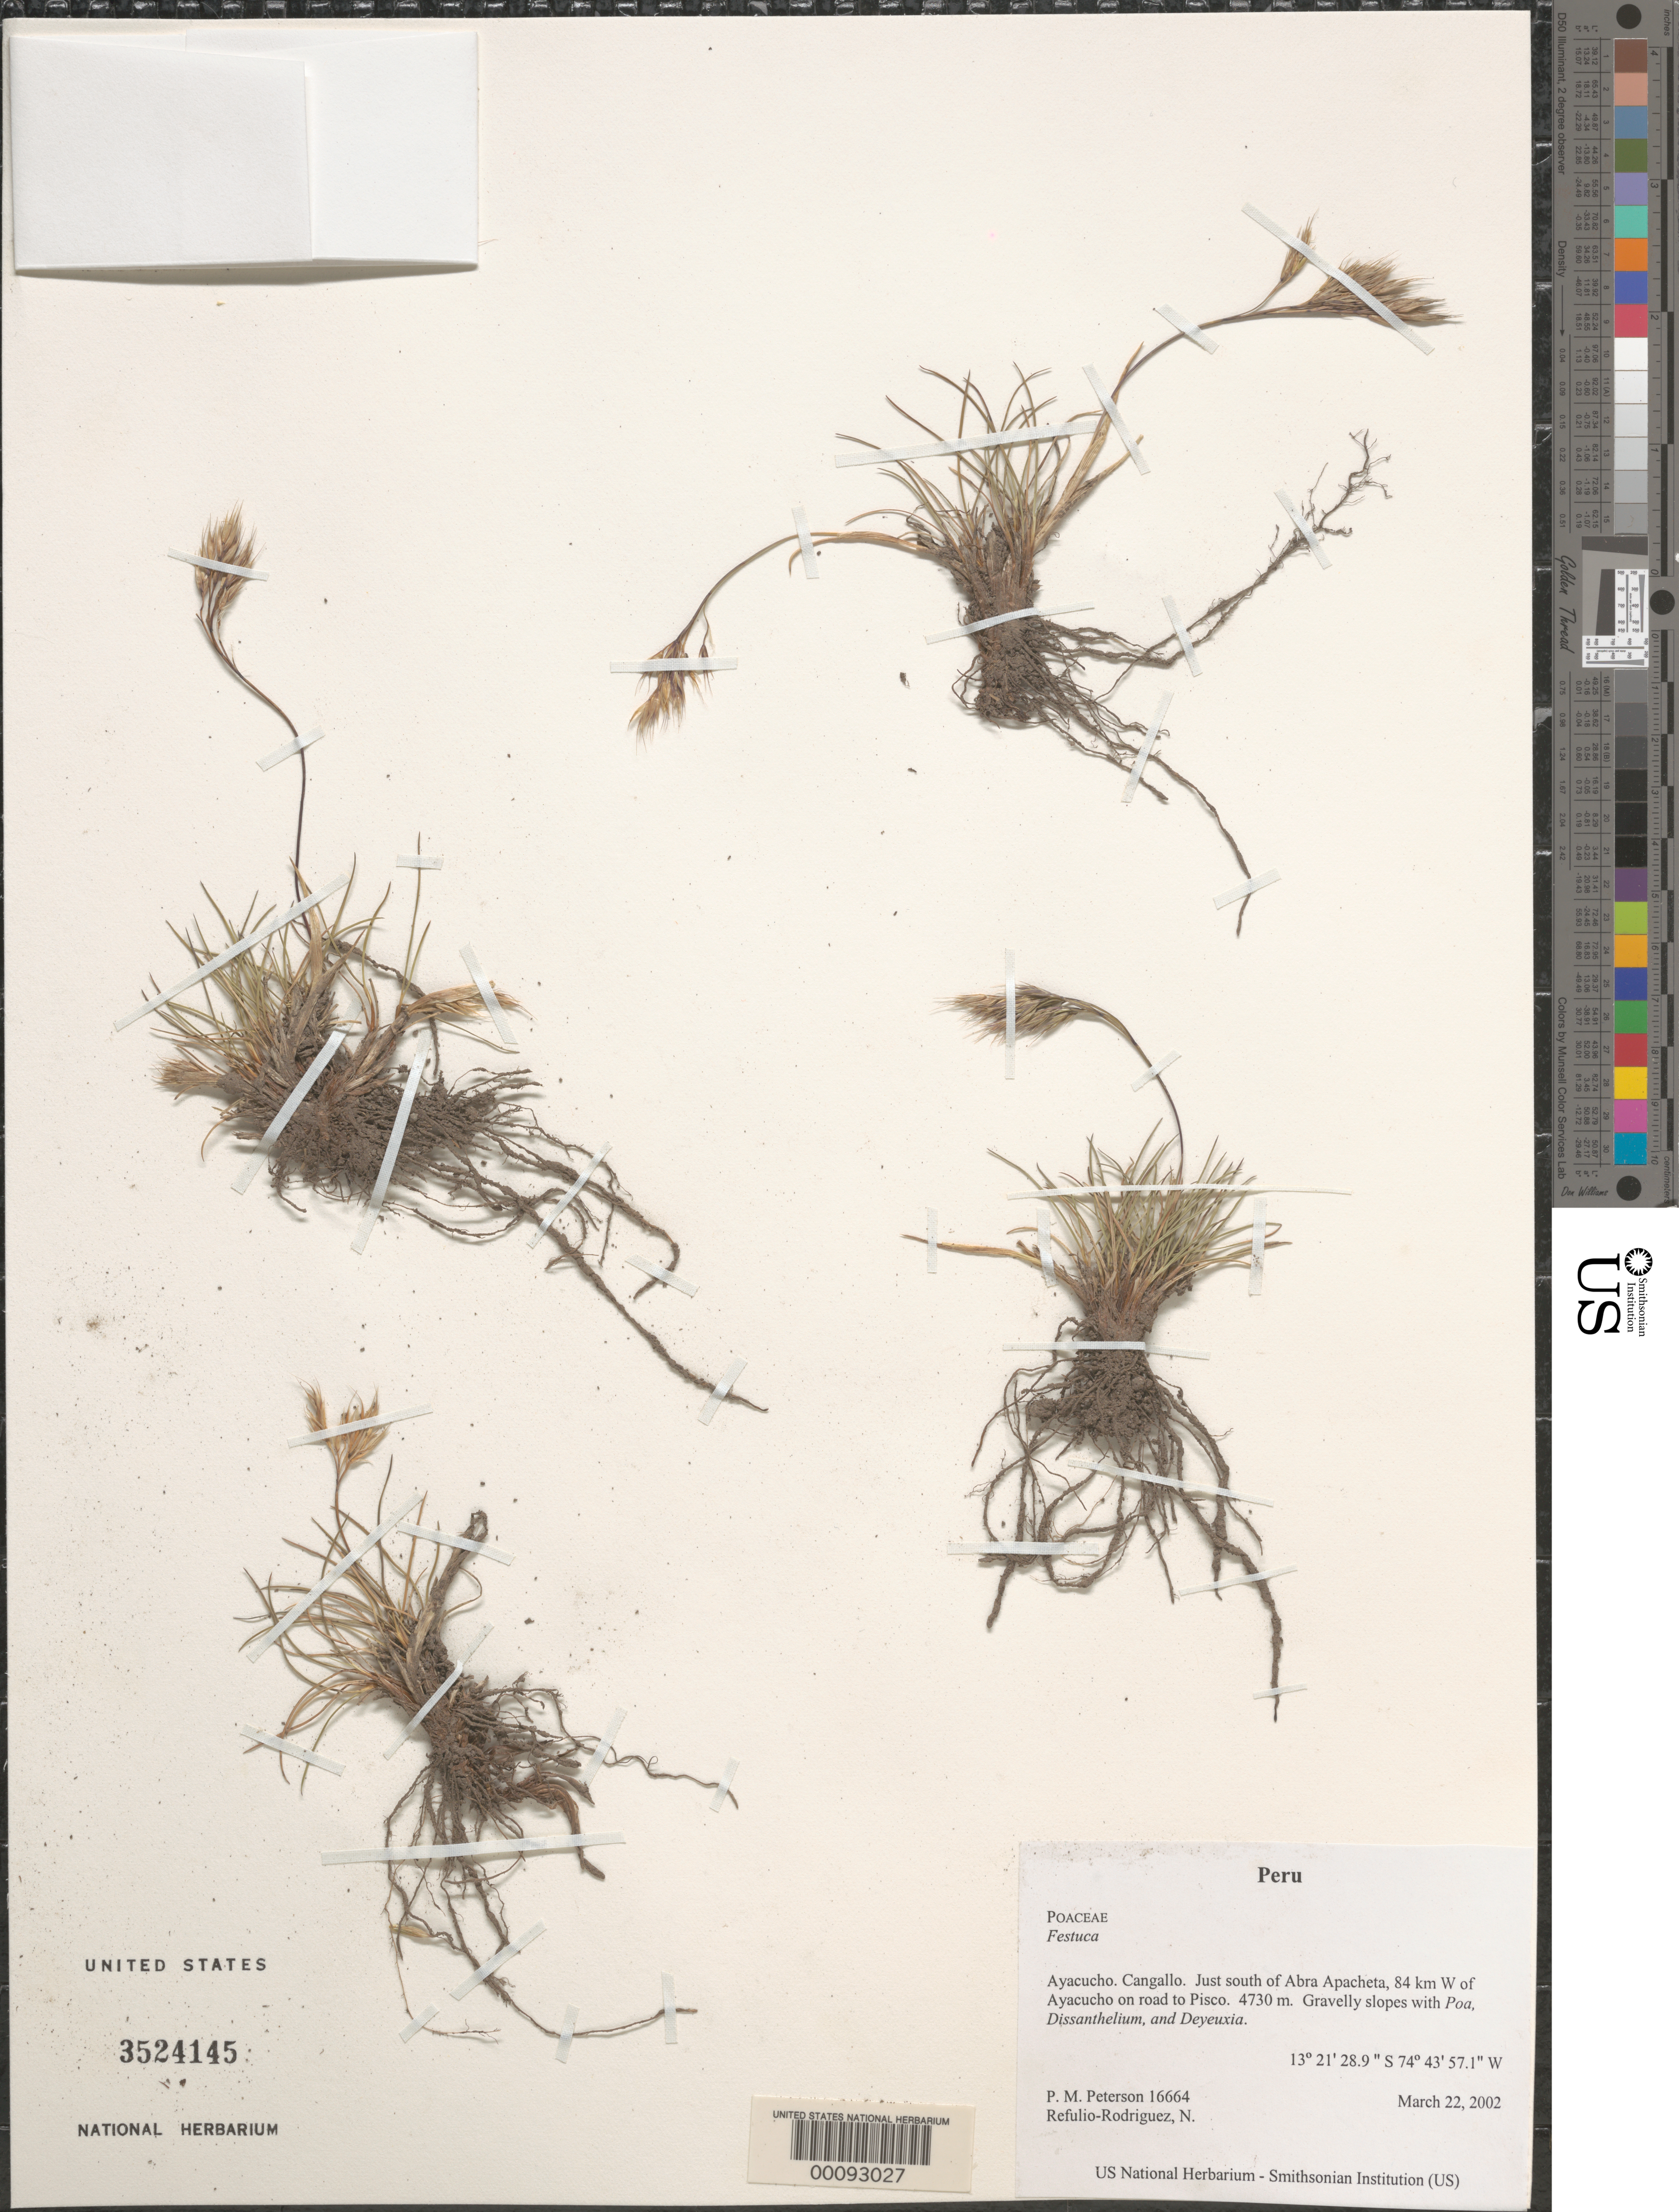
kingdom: Plantae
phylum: Tracheophyta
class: Liliopsida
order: Poales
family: Poaceae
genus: Festuca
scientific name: Festuca sp.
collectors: P. M. Peterson & N. Refulio-Rodríguez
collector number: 16664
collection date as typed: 22 Mar 2002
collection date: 2002-03-22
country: Peru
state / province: Ayacucho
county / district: Cangallo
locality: Just south of Abra Apacheta, 84 km W of Ayacucho on road to Pisco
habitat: Gravelly slopes with ~Poa, Dissanthelium, and Deyeuxia~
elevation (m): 4730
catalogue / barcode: US 3524145